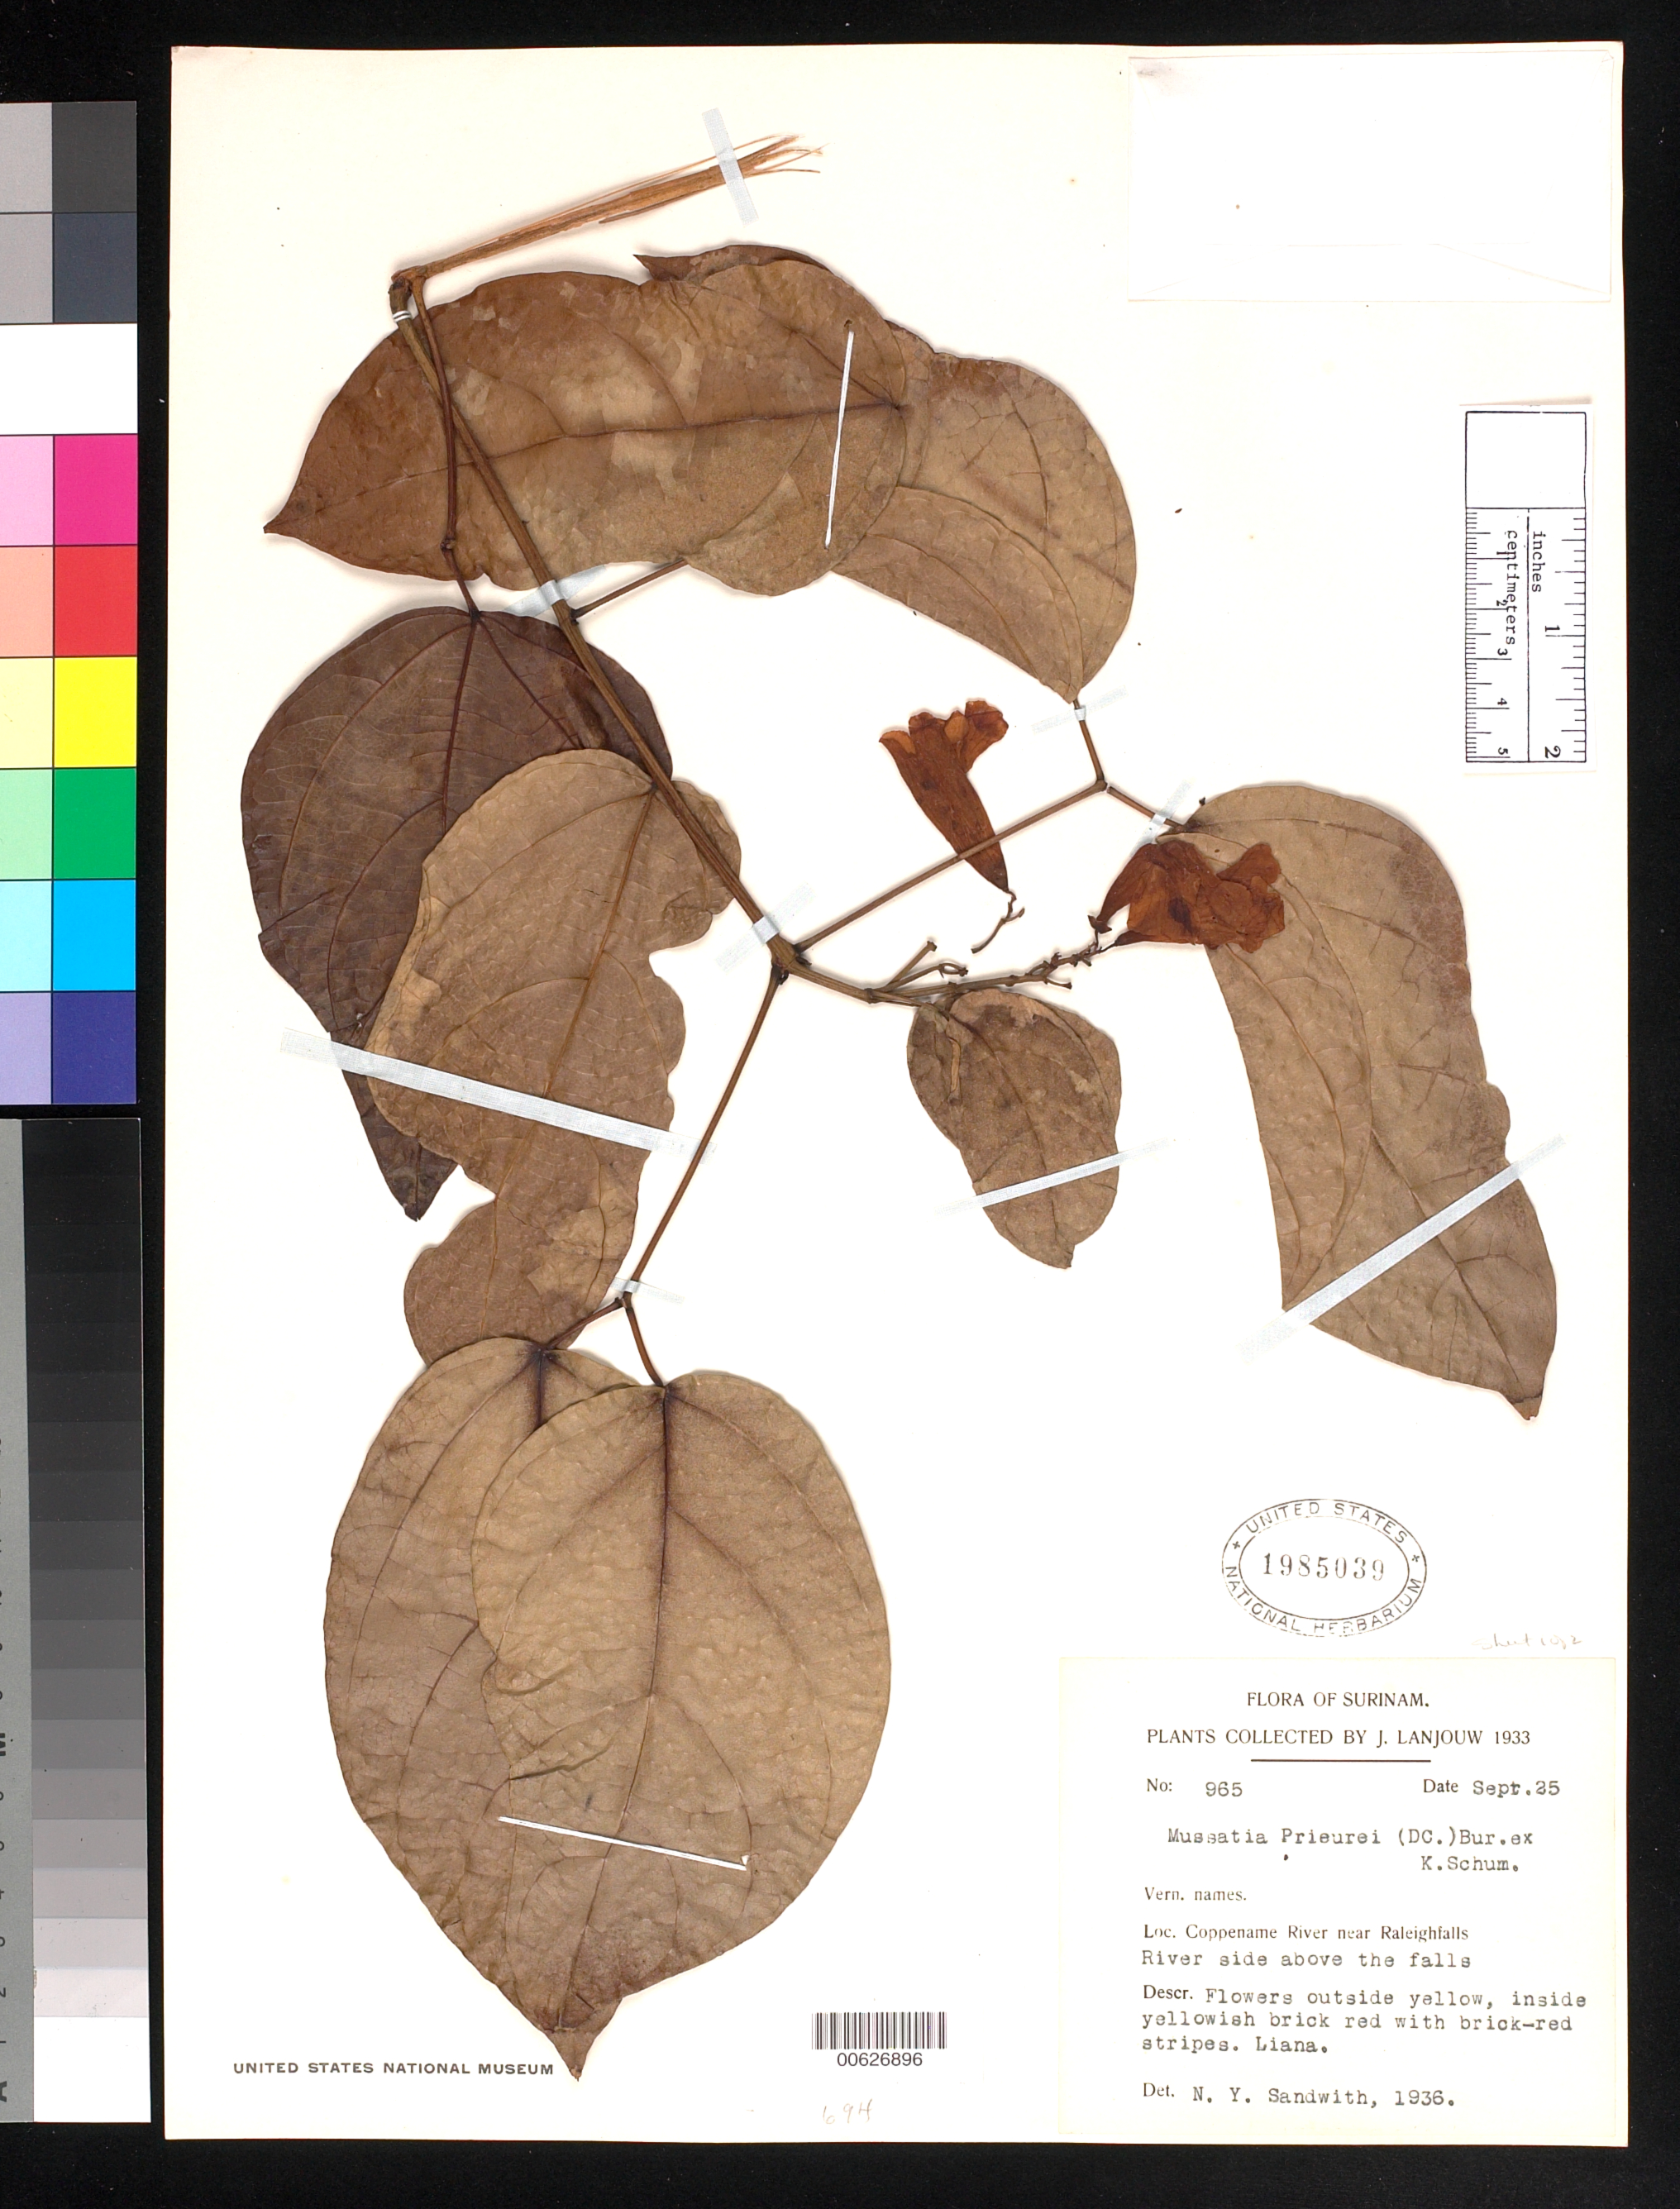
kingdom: Plantae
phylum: Tracheophyta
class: Magnoliopsida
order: Lamiales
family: Bignoniaceae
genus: Bignonia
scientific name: Bignonia prieurii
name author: DC.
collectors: J. Lanjouw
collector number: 965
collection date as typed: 25-Nov-33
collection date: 1933-11-25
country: Suriname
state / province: Saramacca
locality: Coppename R., near Raleigh Falls, Voltzberg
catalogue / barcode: US 1985039